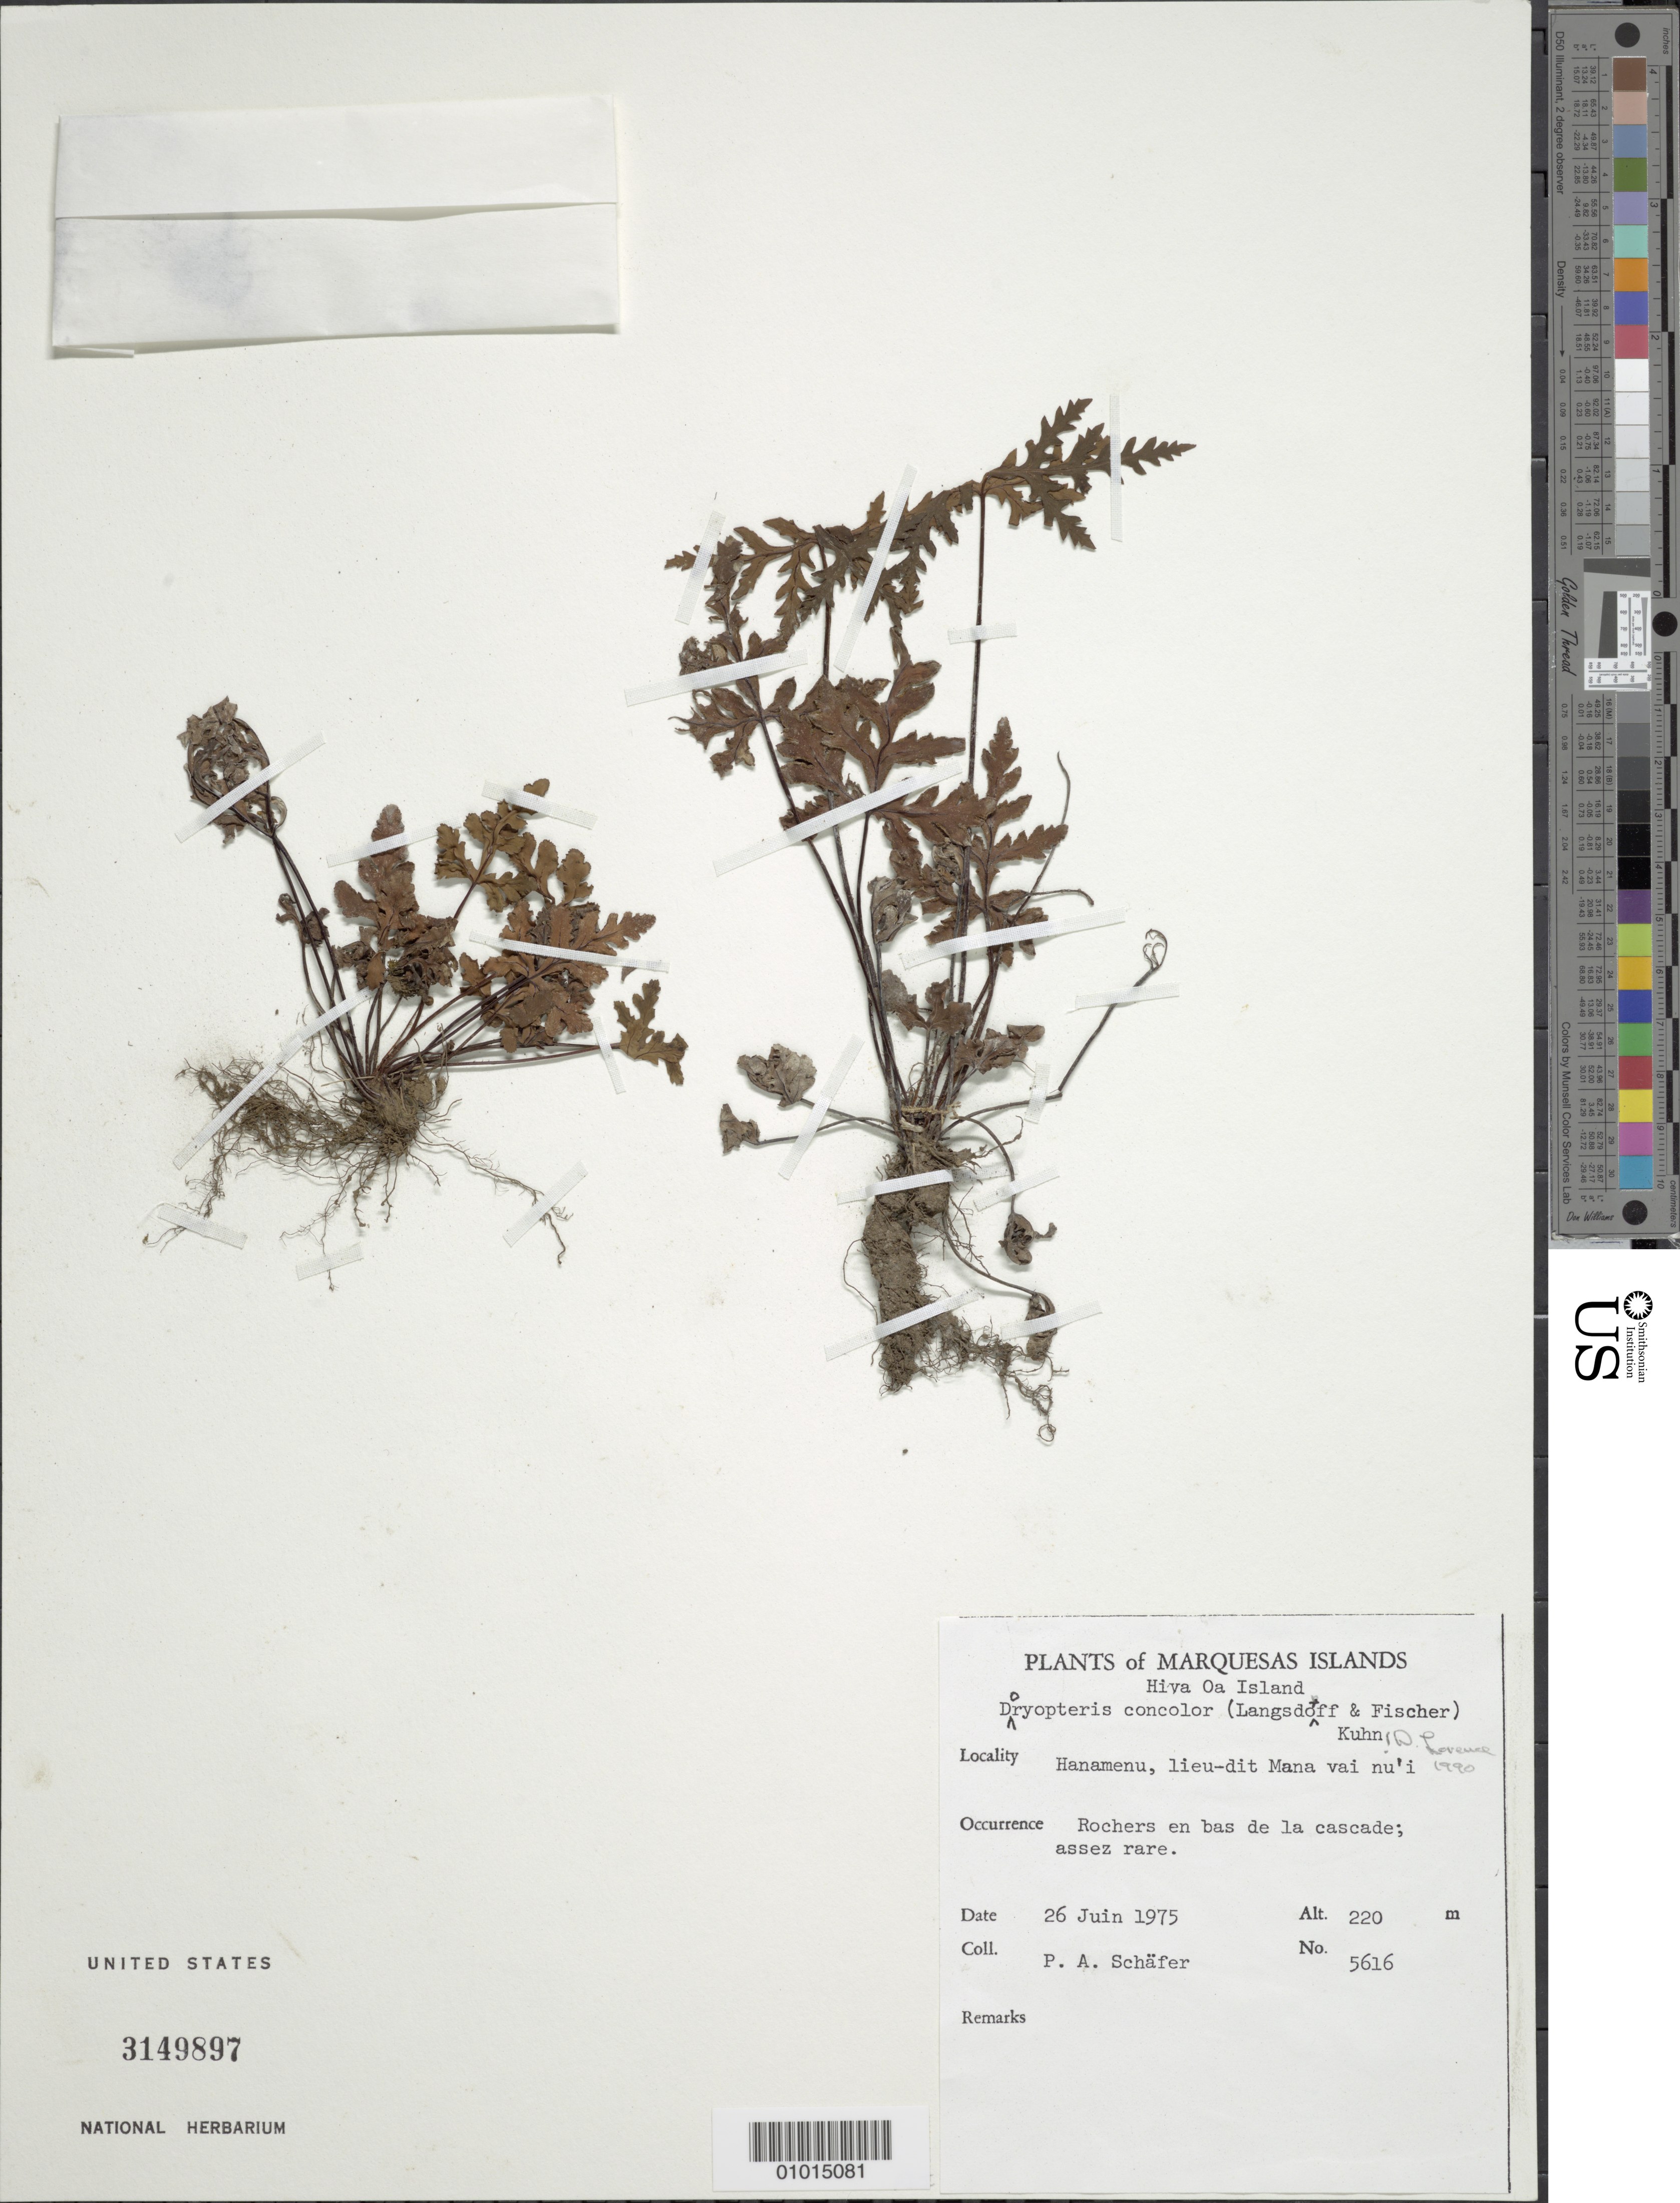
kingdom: Plantae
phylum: Tracheophyta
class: Polypodiopsida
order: Polypodiales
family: Pteridaceae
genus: Doryopteris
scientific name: Doryopteris concolor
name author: (Langsd. & Fisch.) Kuhn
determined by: Lorence, David H., (PTBG), National Tropical Botanical Garden (UNITED STATES)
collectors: P. A. Schäfer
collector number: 5616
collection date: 1975-06-26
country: French Polynesia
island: Hiva Oa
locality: Hanamenu, lieu-dit Mana vai nu'i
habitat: Rochers en bas de la cascade; assez rare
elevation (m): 220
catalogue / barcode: US 3149897